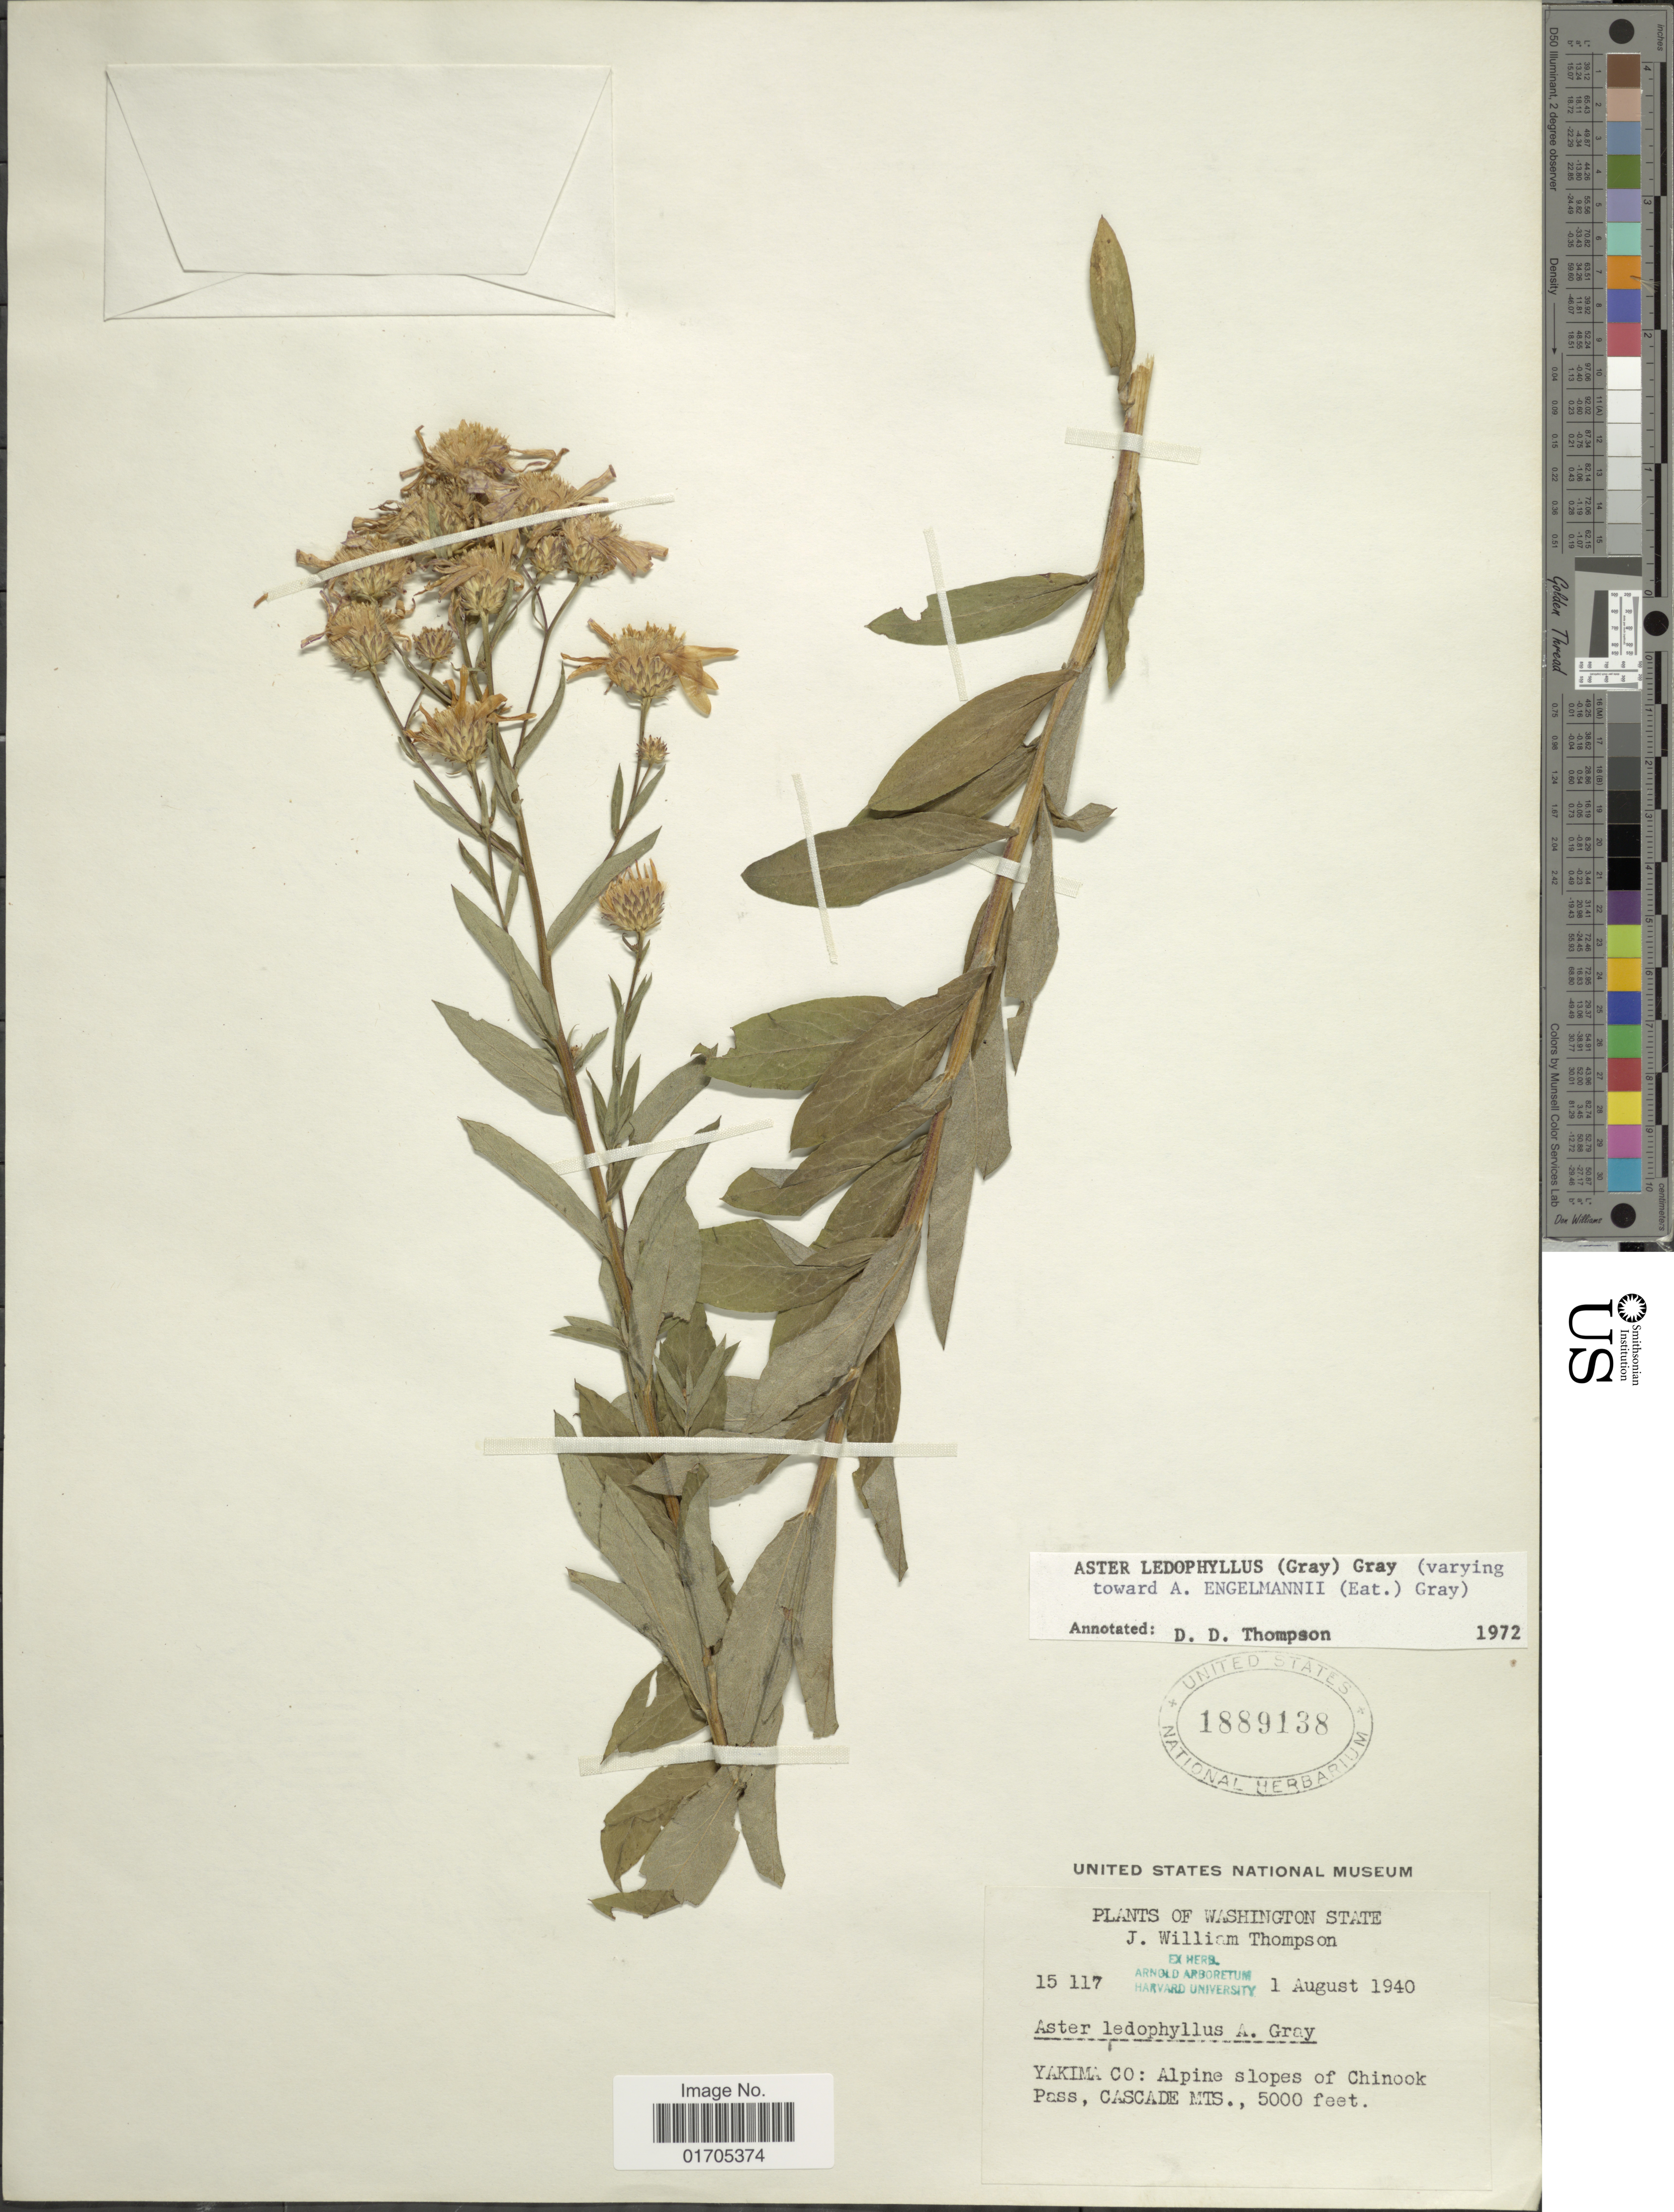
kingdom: Plantae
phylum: Tracheophyta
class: Magnoliopsida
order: Asterales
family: Asteraceae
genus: Eucephalus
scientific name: Eucephalus ledophyllus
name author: (A. Gray) Greene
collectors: J. W. Thompson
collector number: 15117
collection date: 1940-08-01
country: United States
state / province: Washington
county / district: Yakima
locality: Washington State. Yakima Co: Alpine slopes of Chinook Pass, Cascade Mts.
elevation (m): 1524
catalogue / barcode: US 1889138